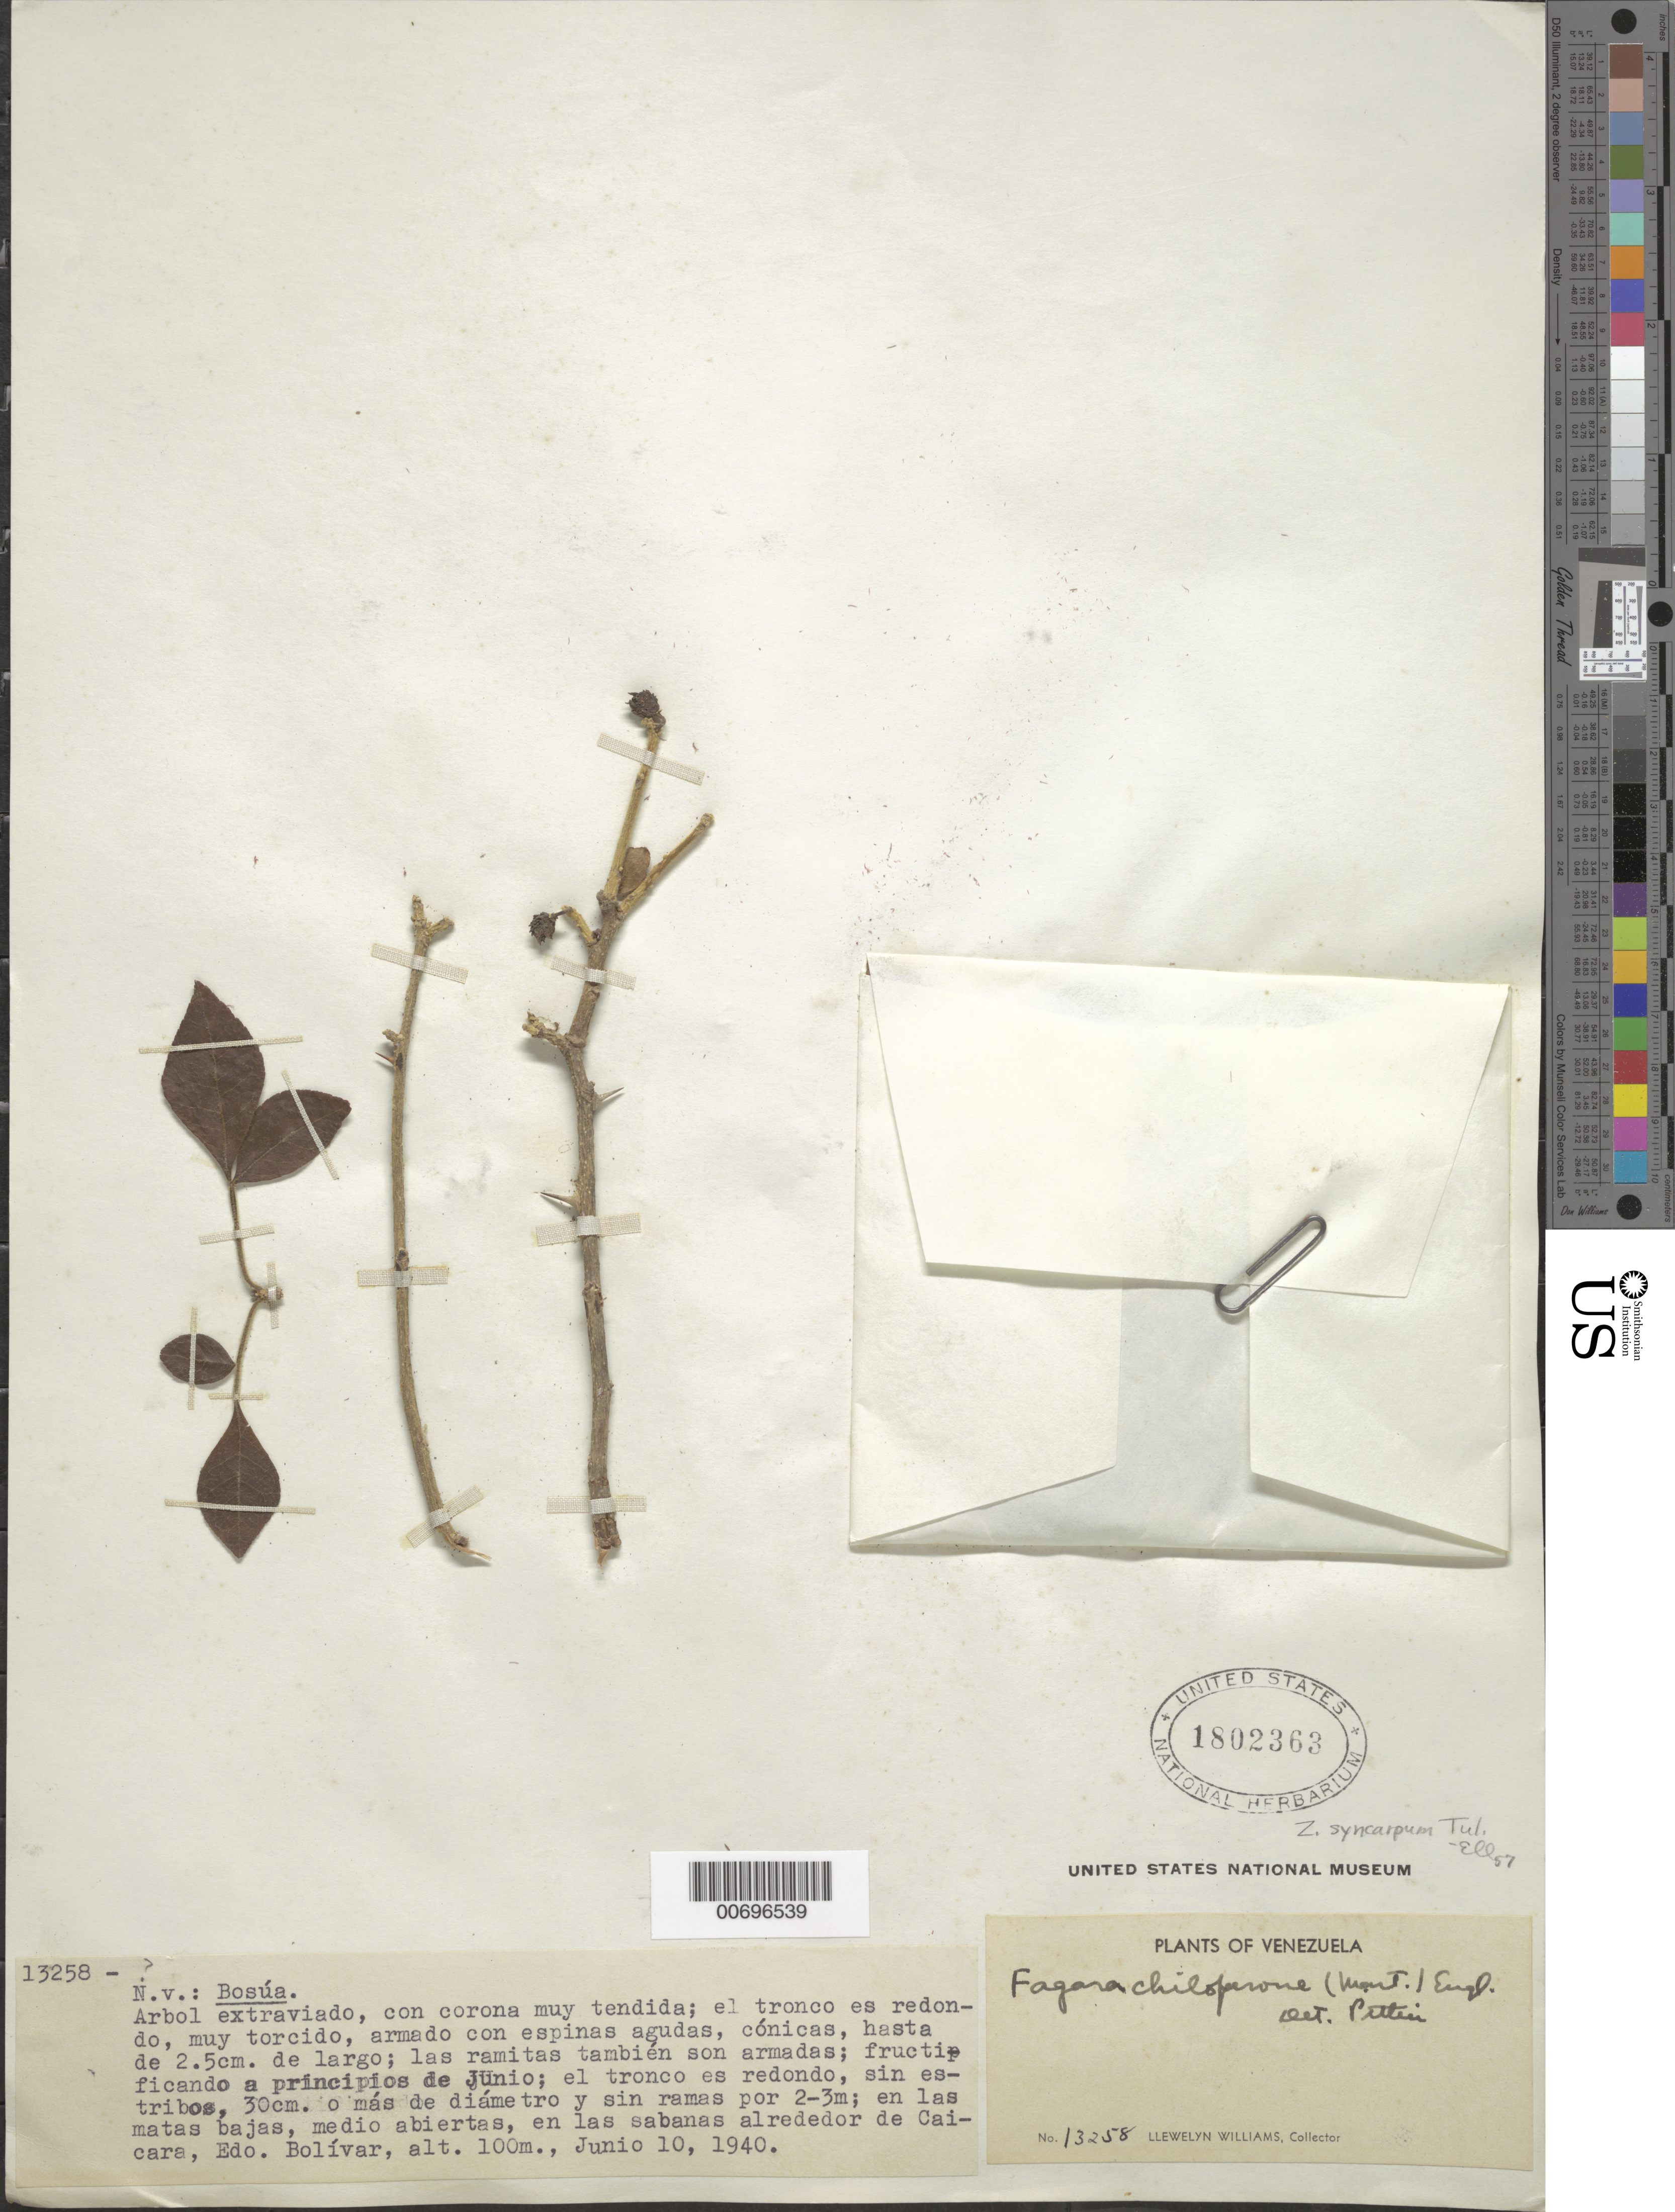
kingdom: Plantae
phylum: Tracheophyta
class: Magnoliopsida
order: Sapindales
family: Rutaceae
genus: Zanthoxylum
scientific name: Zanthoxylum syncarpum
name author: Tul.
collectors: Ll. Williams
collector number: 13258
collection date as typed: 10-Jun-40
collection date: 1940-06-10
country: Venezuela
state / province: Bolívar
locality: Caicara, Medio Orinoco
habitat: Matas bajas, medio abiertas, en las sabanas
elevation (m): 100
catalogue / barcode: US 1802363